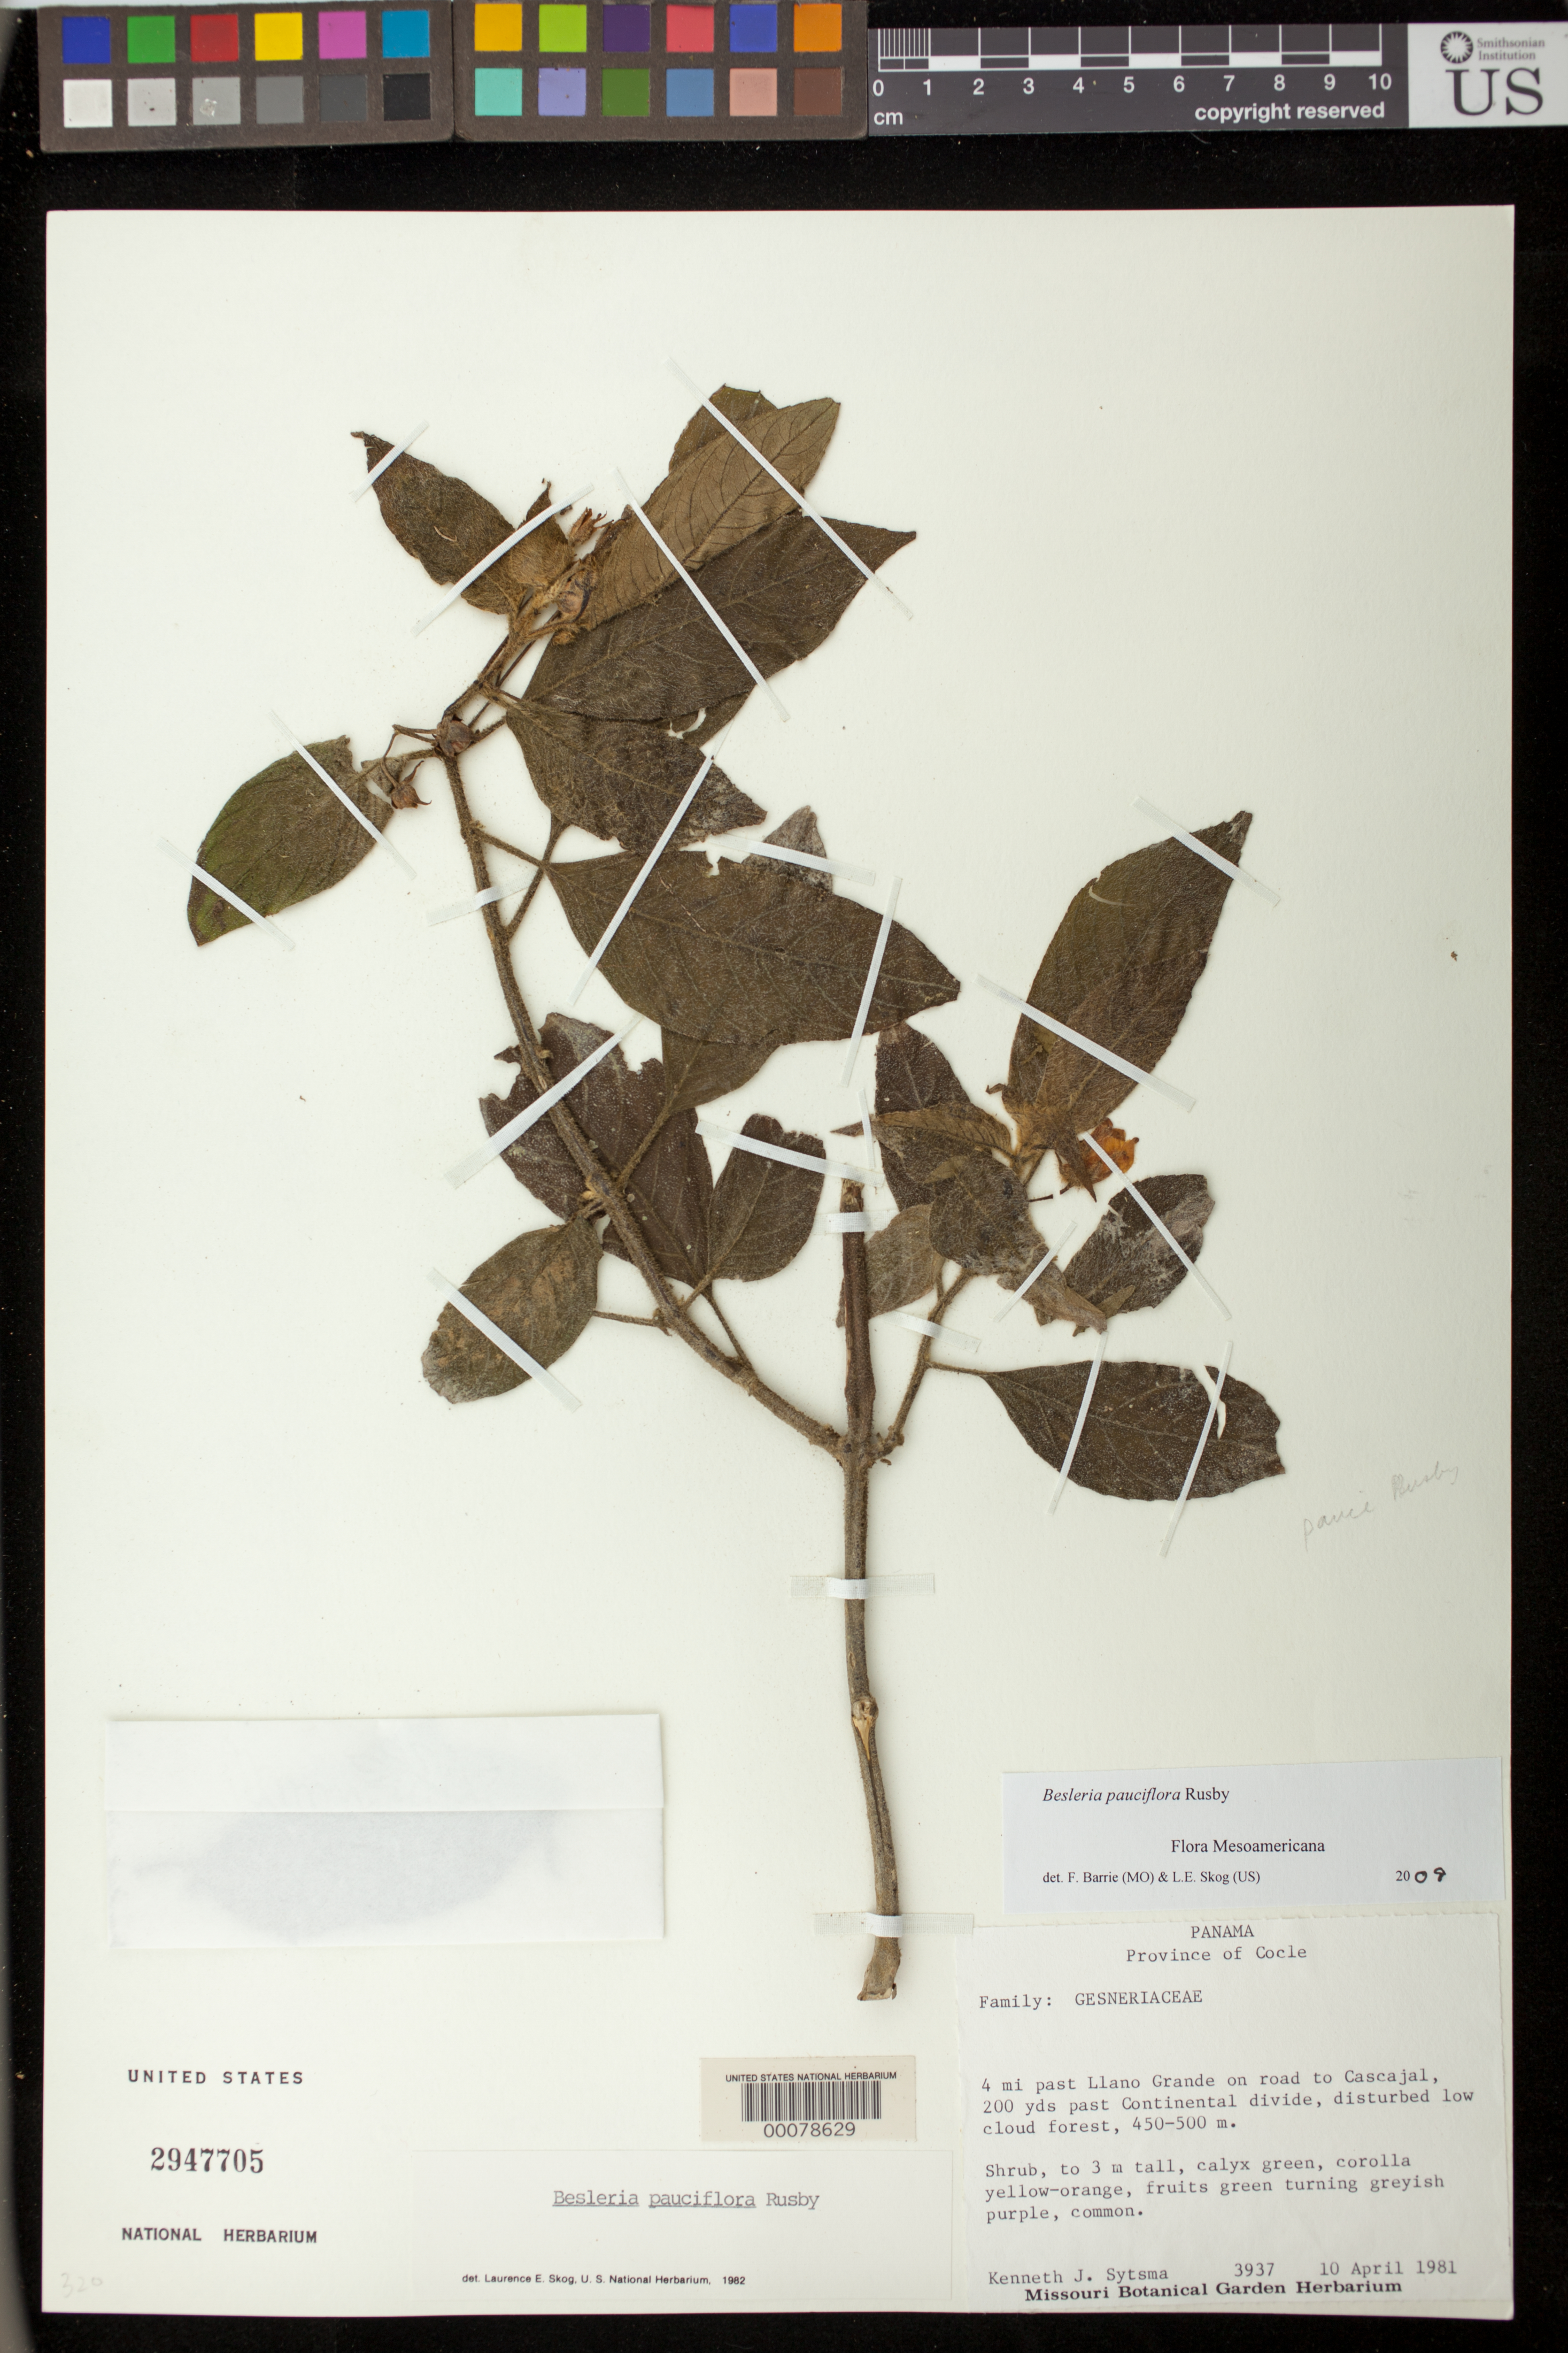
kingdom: Plantae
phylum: Tracheophyta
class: Magnoliopsida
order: Lamiales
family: Gesneriaceae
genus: Besleria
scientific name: Besleria pauciflora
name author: Rusby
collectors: K. J. Sytsma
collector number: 3937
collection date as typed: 10 Apr 1981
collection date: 1981-04-10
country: Panama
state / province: Coclé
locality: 4 mi past Llano Grande on road to Cascajal, 200 yds past continental divide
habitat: Disturbed low cloud forest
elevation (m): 450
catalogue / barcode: US 2947705